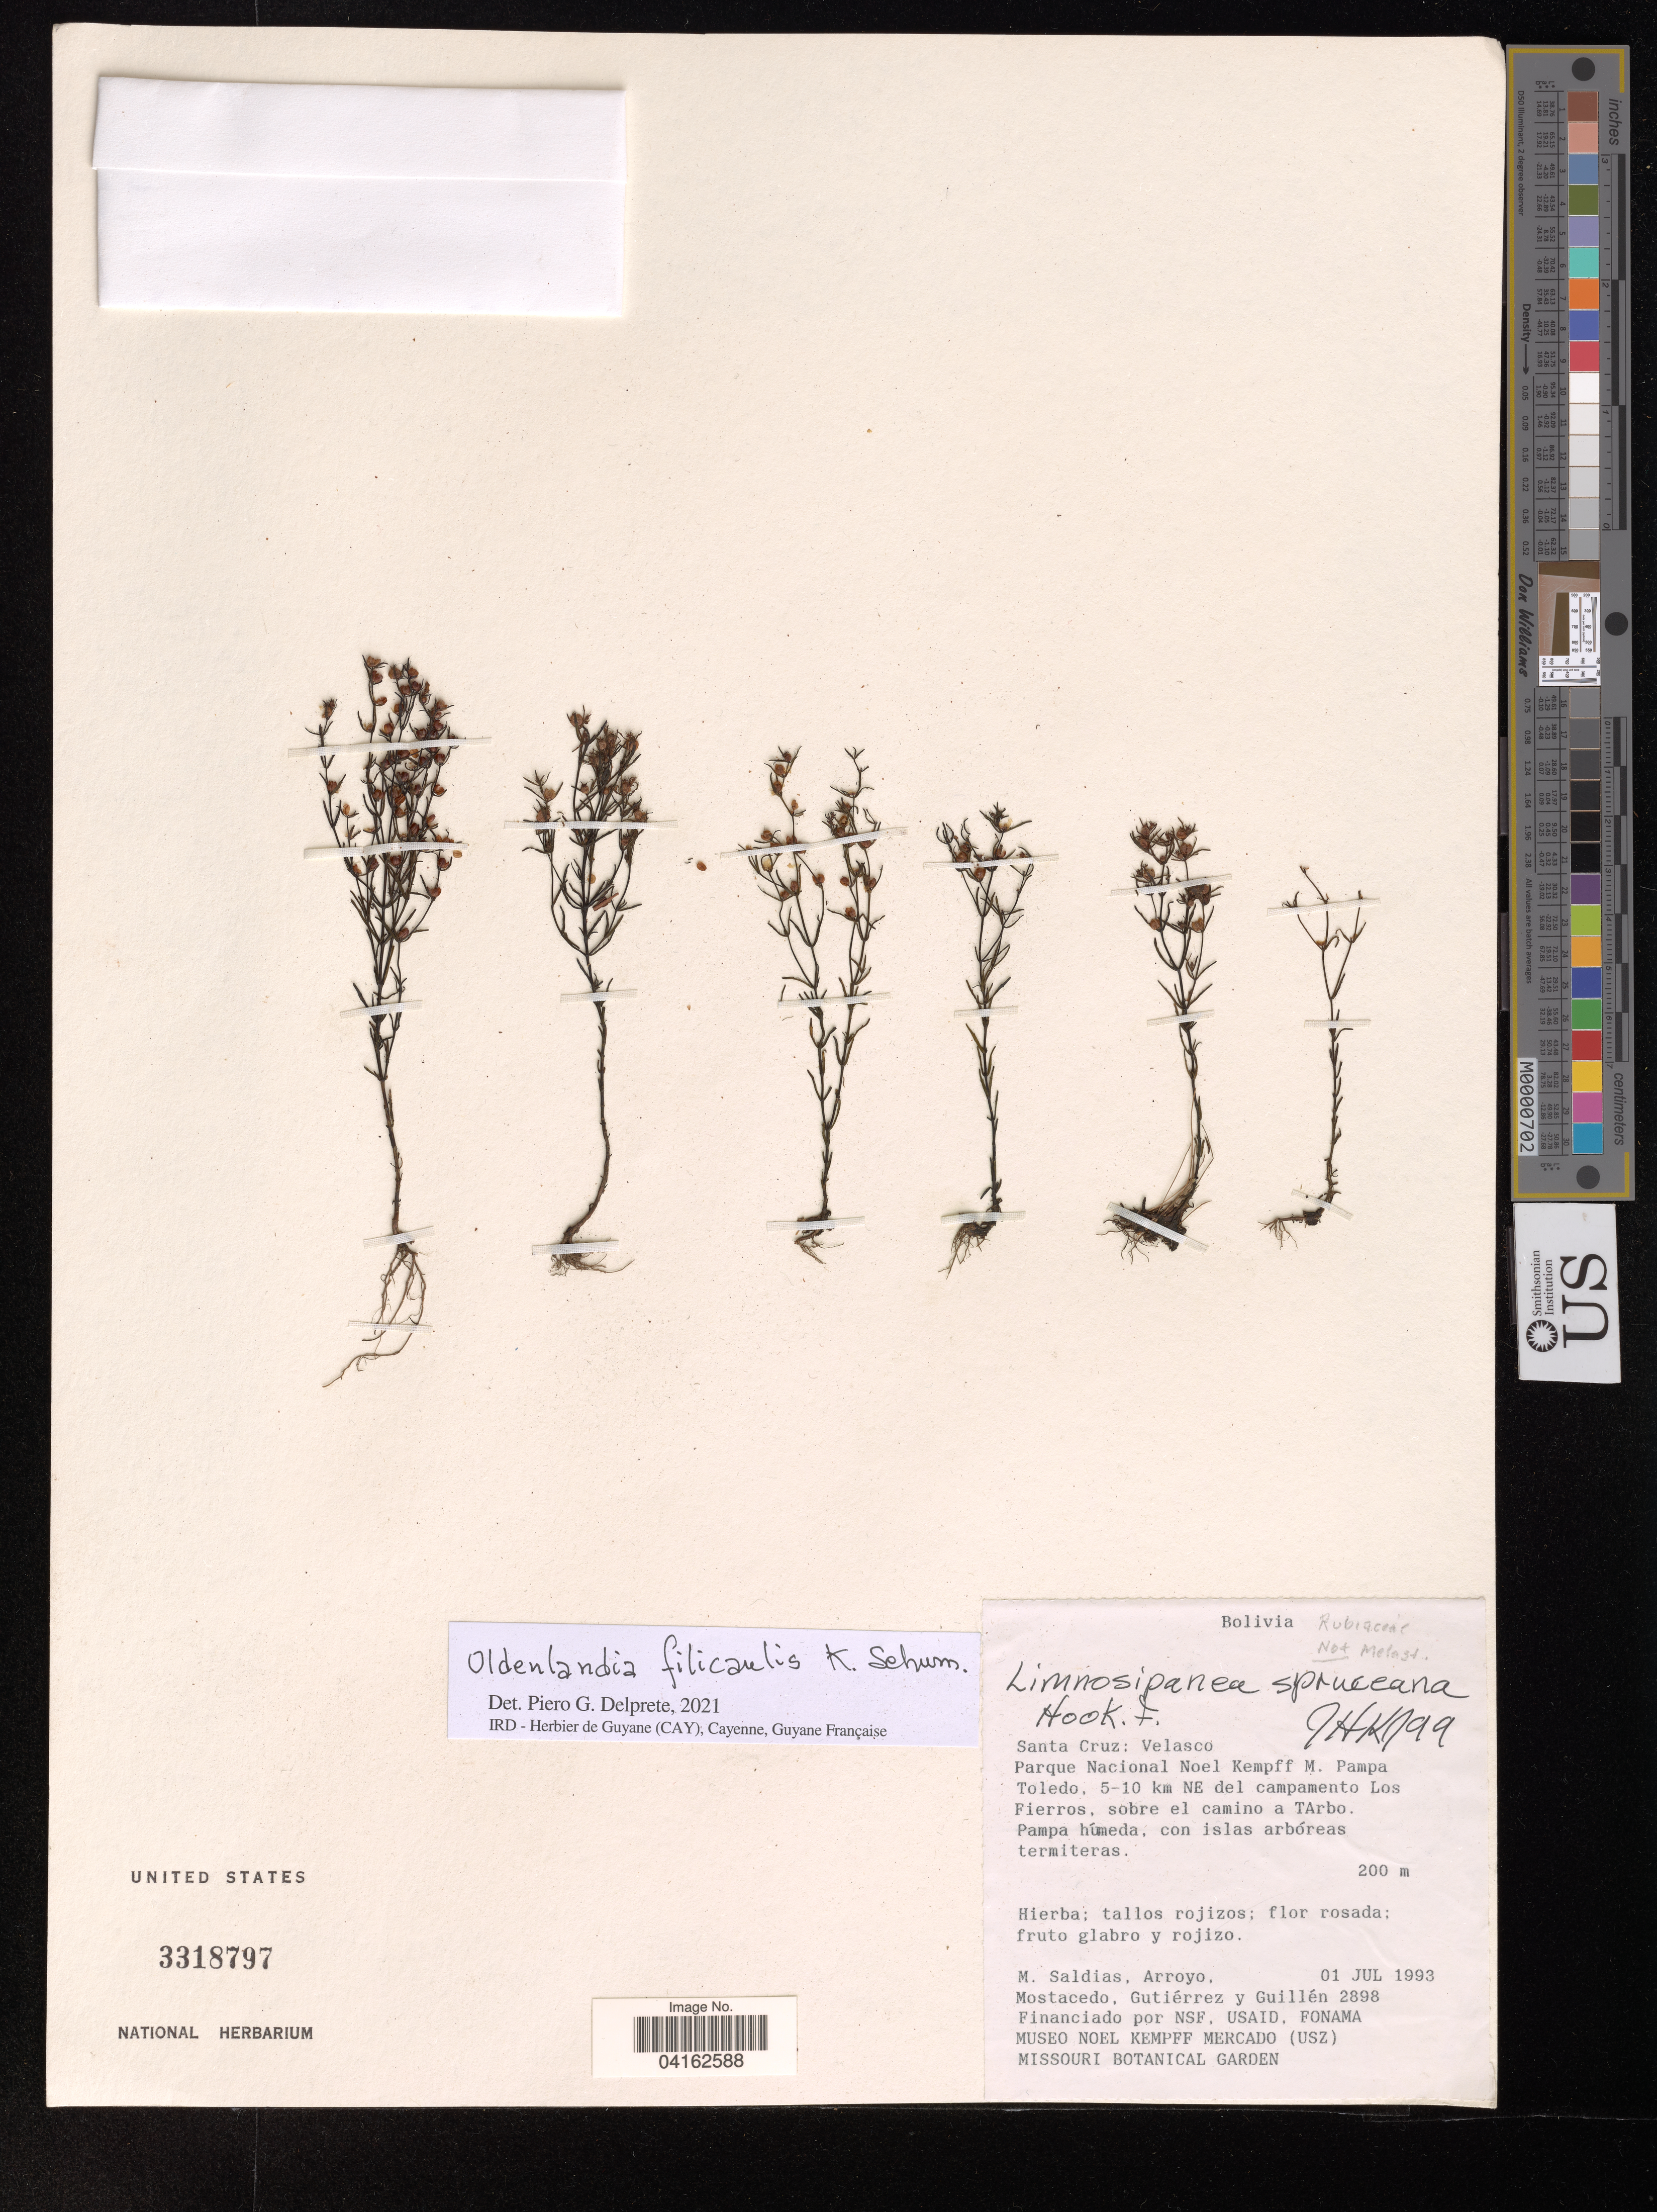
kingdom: Plantae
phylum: Tracheophyta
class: Magnoliopsida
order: Gentianales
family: Rubiaceae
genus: Oldenlandia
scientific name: Oldenlandia filicaulis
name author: K. Schum.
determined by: Delprete, P. G., Herb. de Guyane Cay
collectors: M. Saldias, Arroyo, --, Mostacedo, --, Gutiérrez, -- & -- Guillen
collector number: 2898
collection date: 1993-07-01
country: Bolivia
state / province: Santa Cruz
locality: Velasco. Parque Nacional Noel Kempff M. Pampa Toledo, 5-10 km NE del campamento Los Fierros, sobre el camino a TArbo.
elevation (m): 200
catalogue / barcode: US 3318797